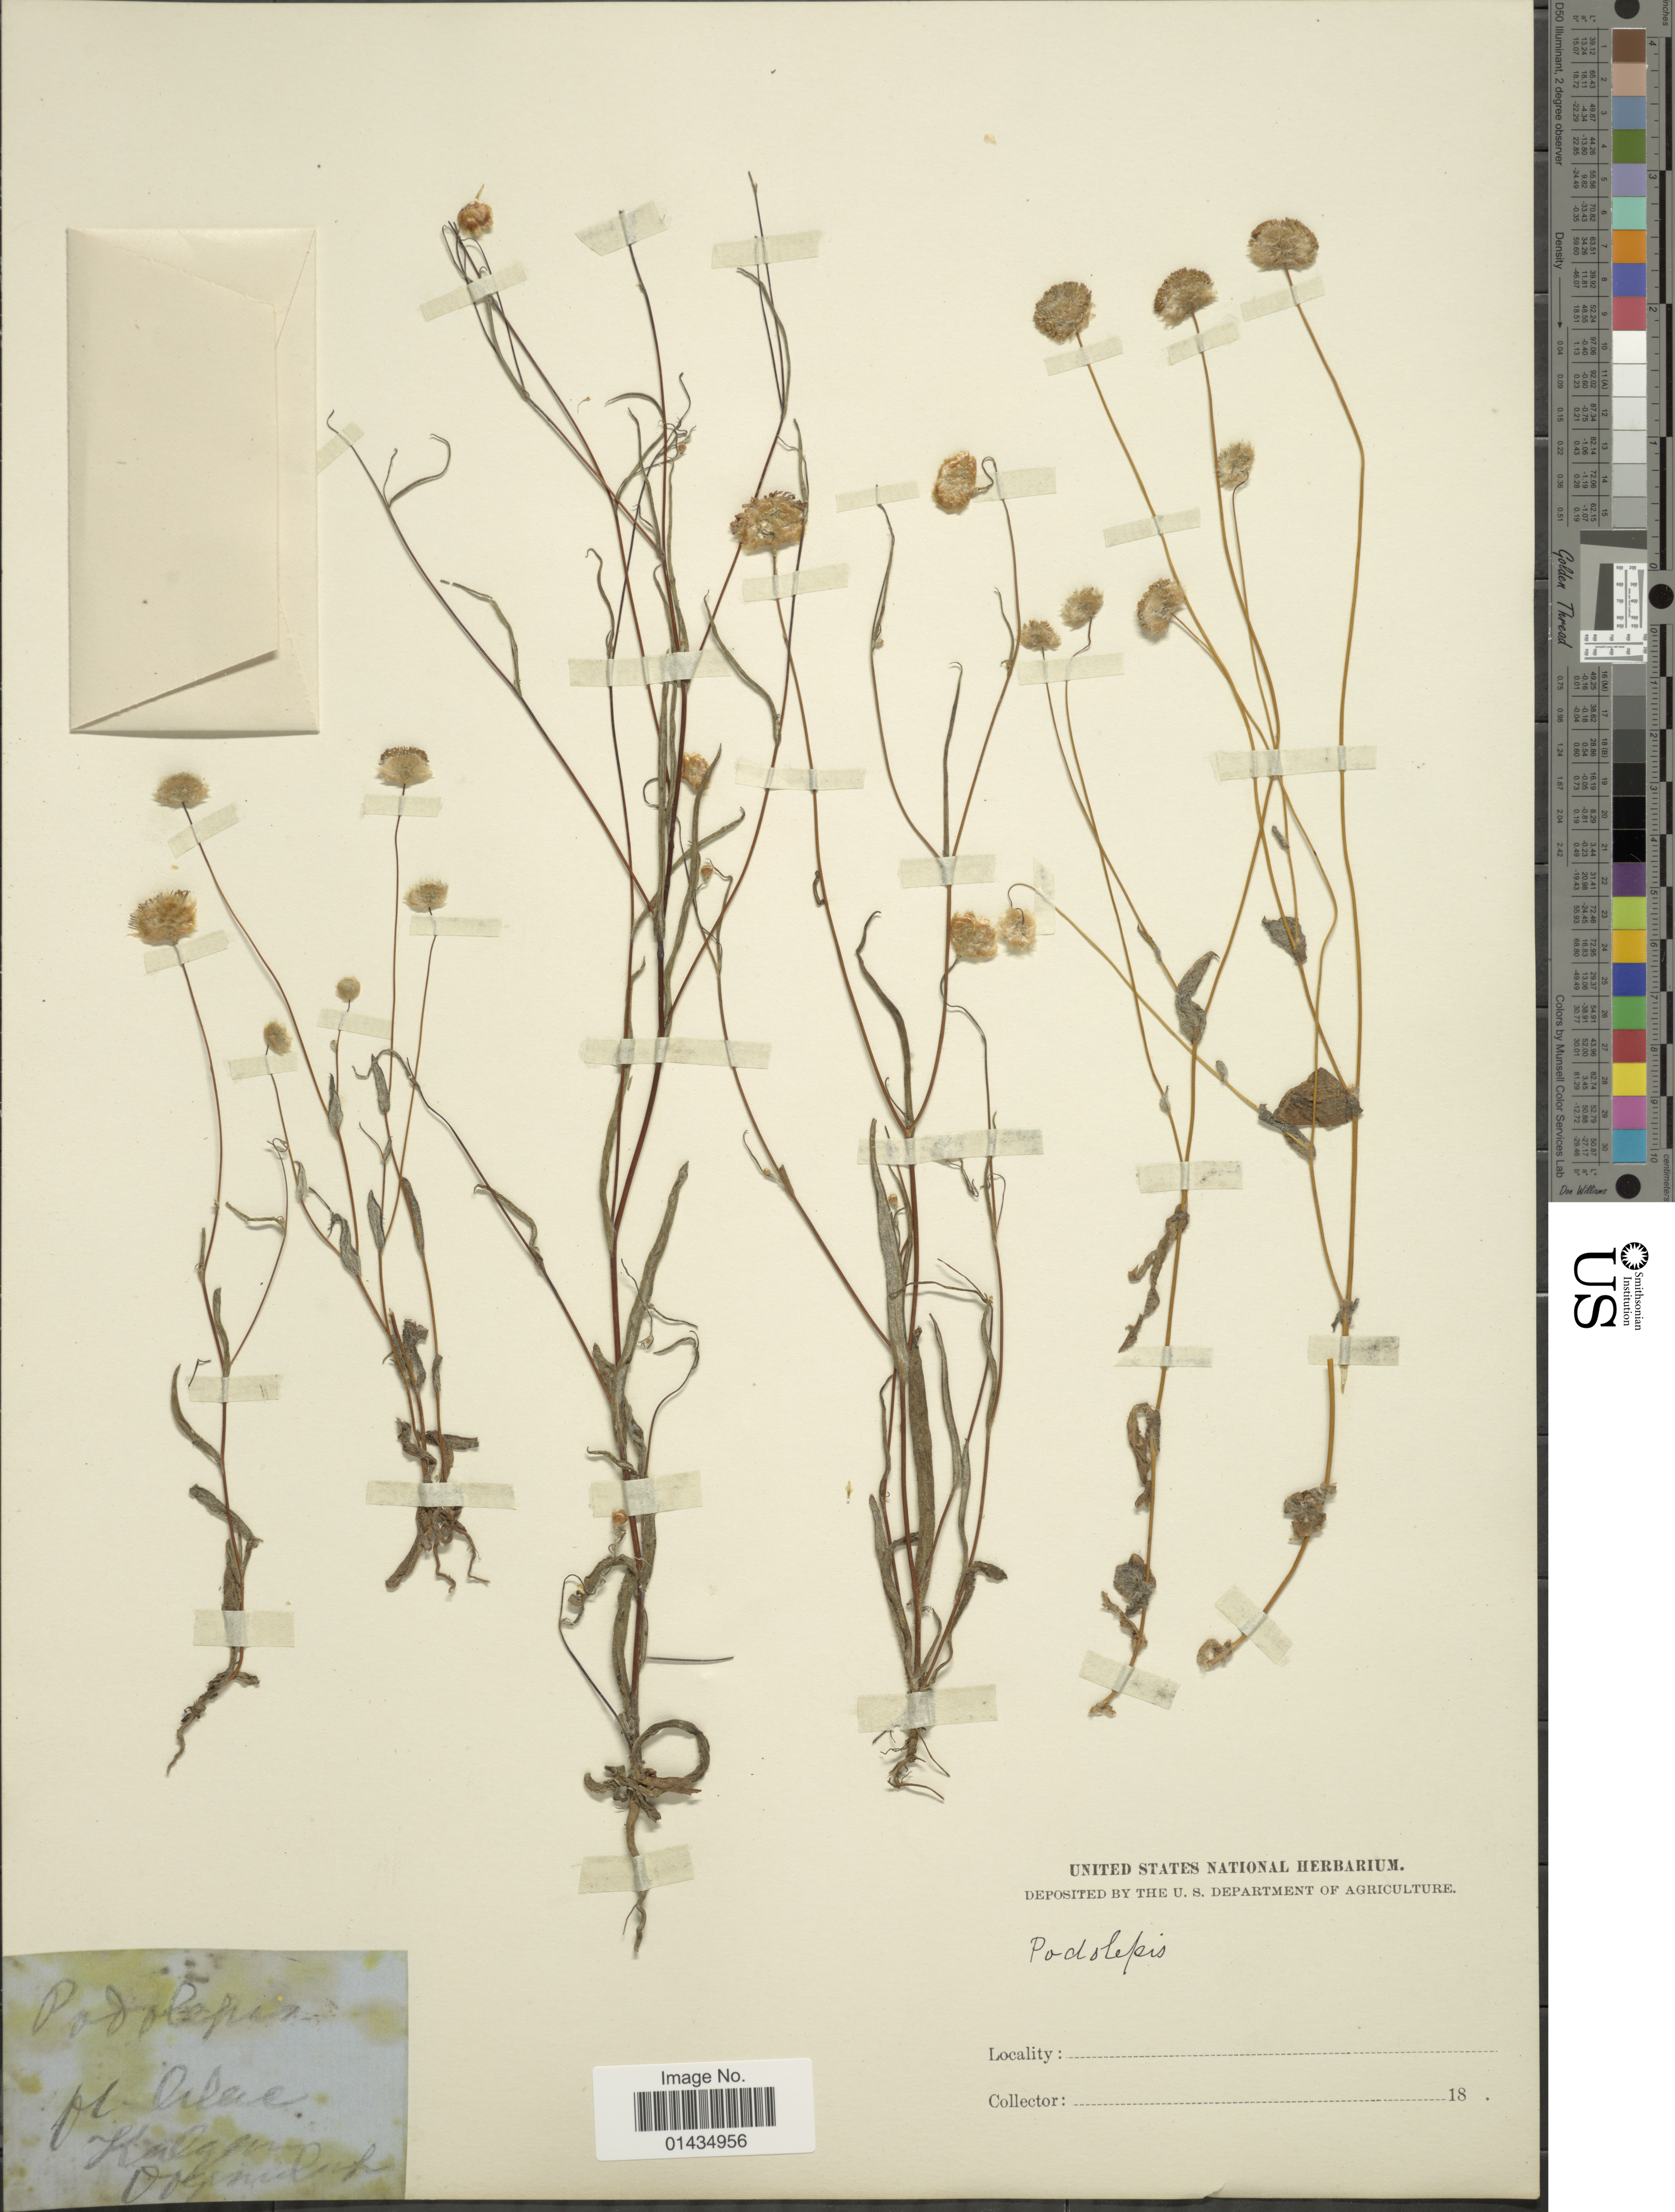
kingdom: Plantae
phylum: Tracheophyta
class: Magnoliopsida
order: Asterales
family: Asteraceae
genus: Podolepis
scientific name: Podolepis sp.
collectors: U.S. National Herbarium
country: Russian Federation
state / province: Kaliningrad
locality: Kalgen.